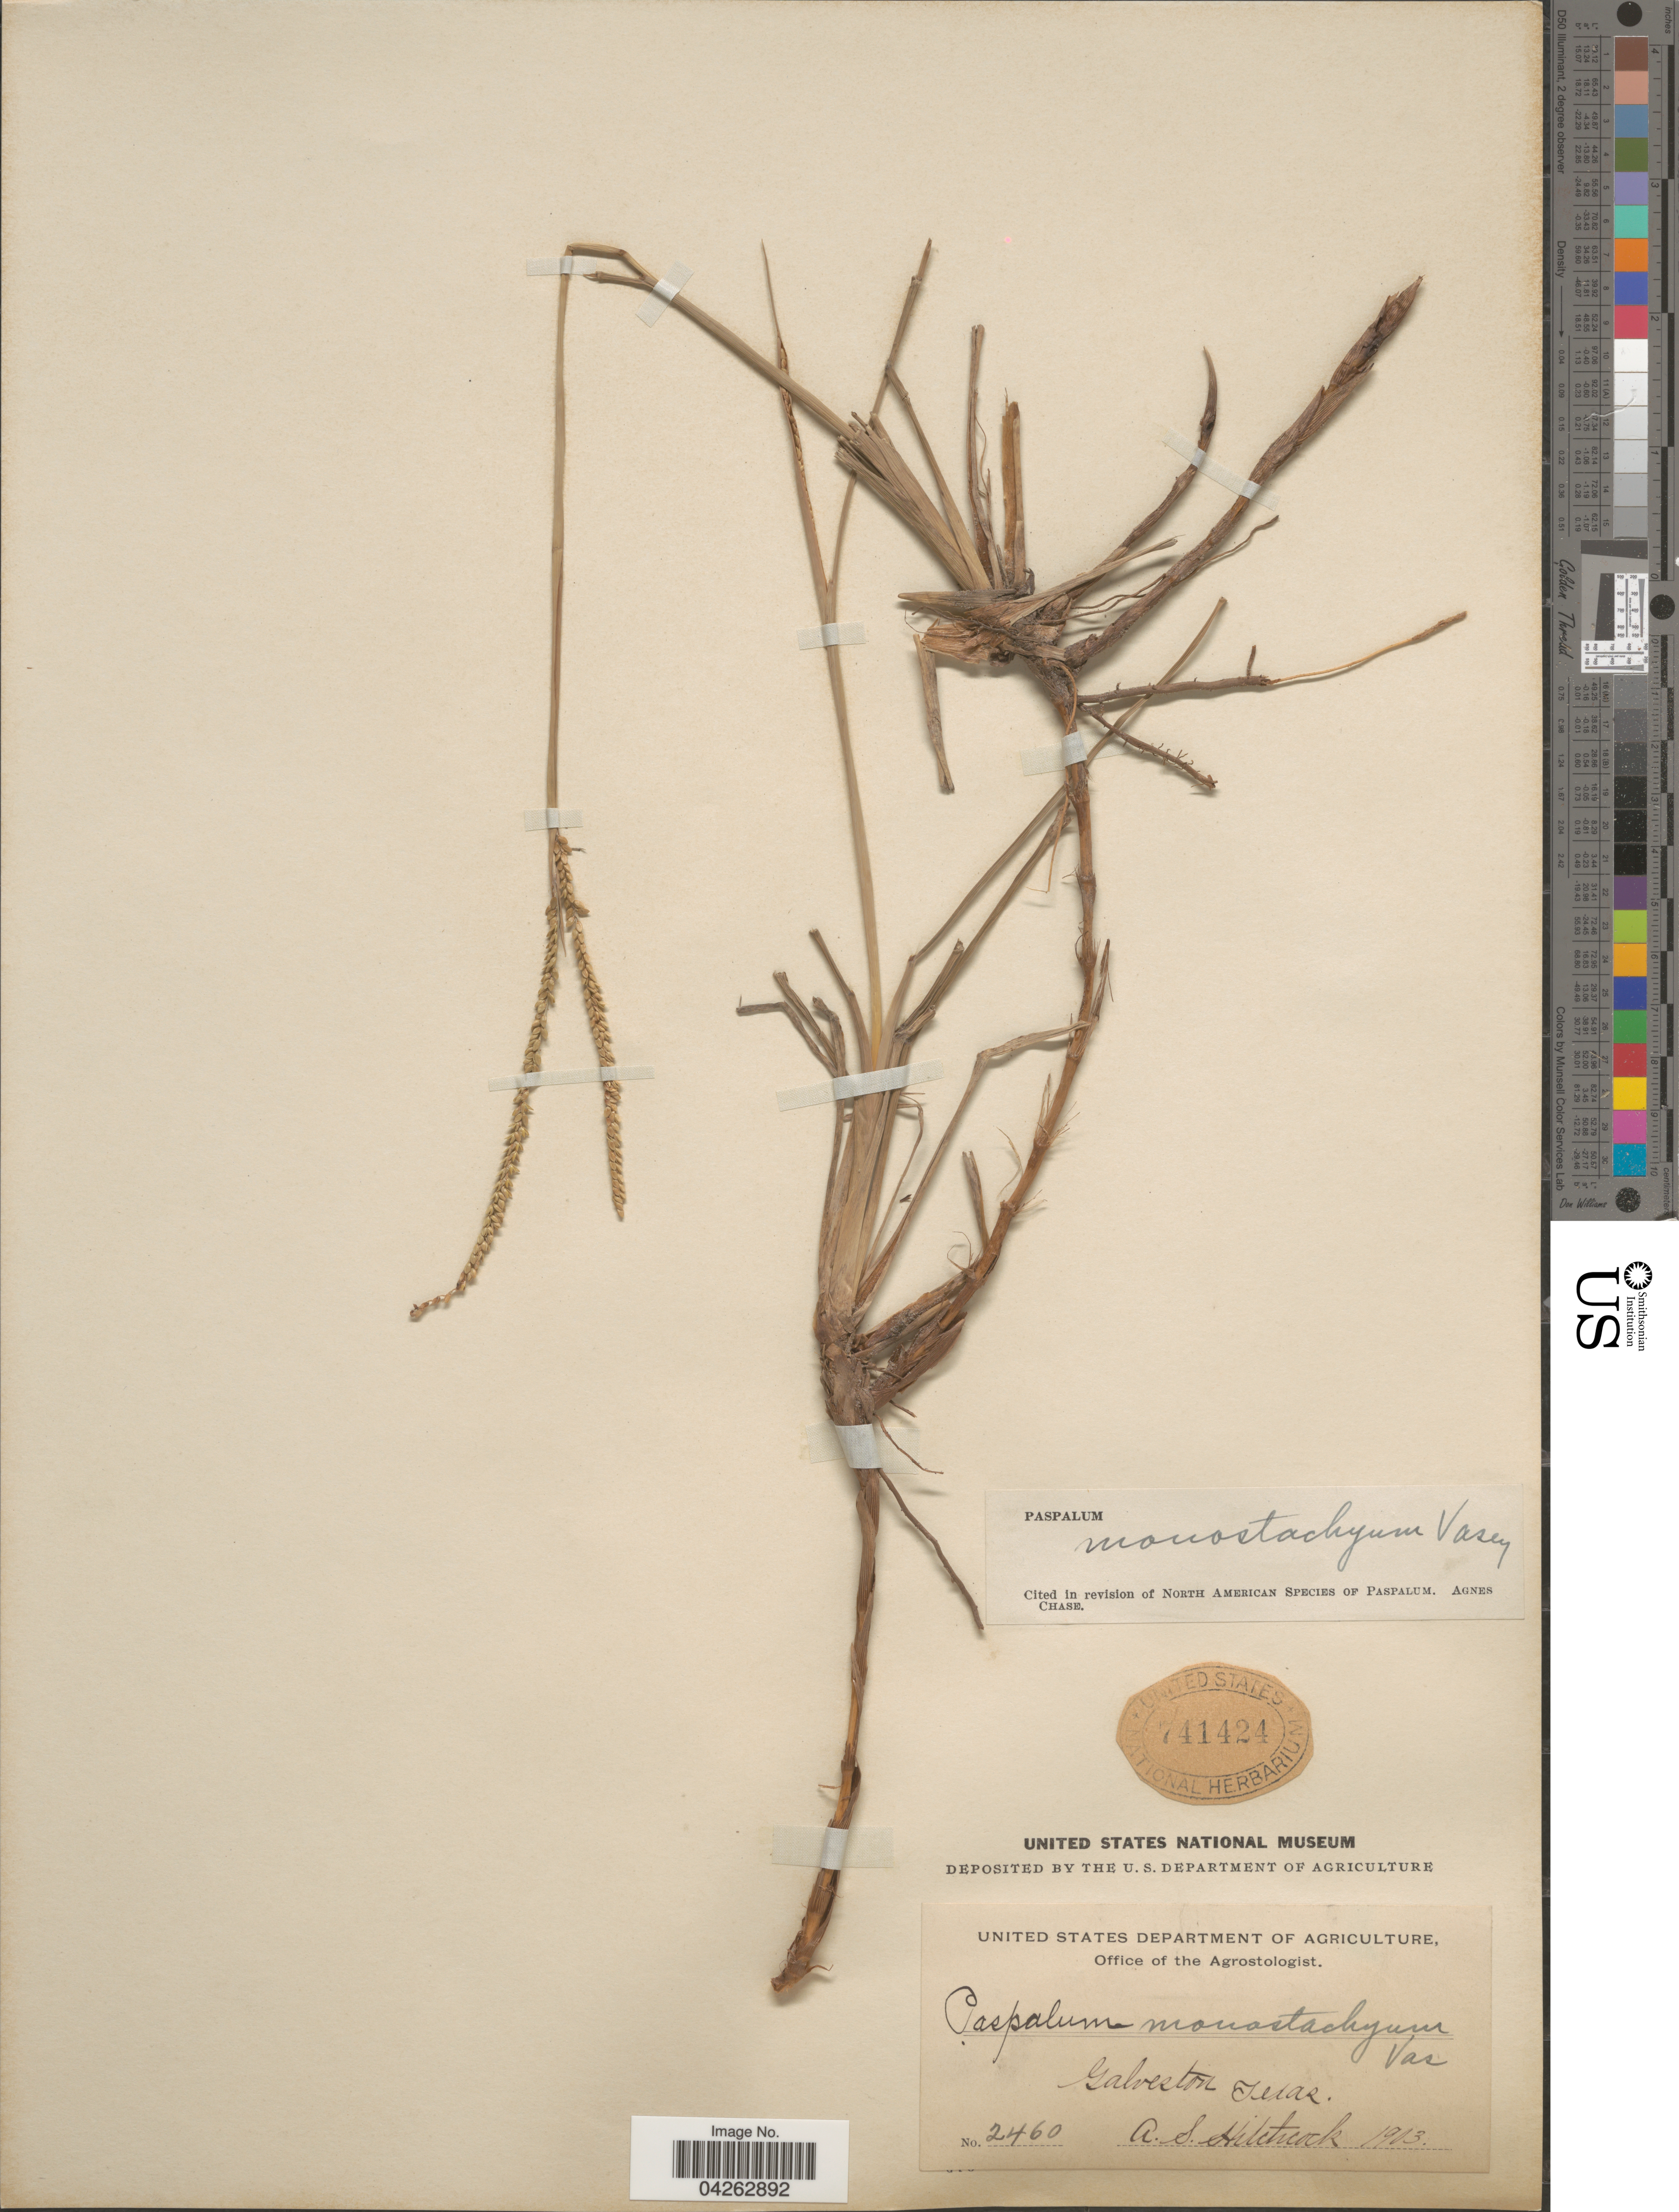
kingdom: Plantae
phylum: Tracheophyta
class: Liliopsida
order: Poales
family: Poaceae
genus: Paspalum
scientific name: Paspalum monostachyum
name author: Vasey ex Chapm.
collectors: A. S. Hitchcock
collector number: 2460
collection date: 1903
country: United States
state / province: Texas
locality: Galveston.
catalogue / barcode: US 741424